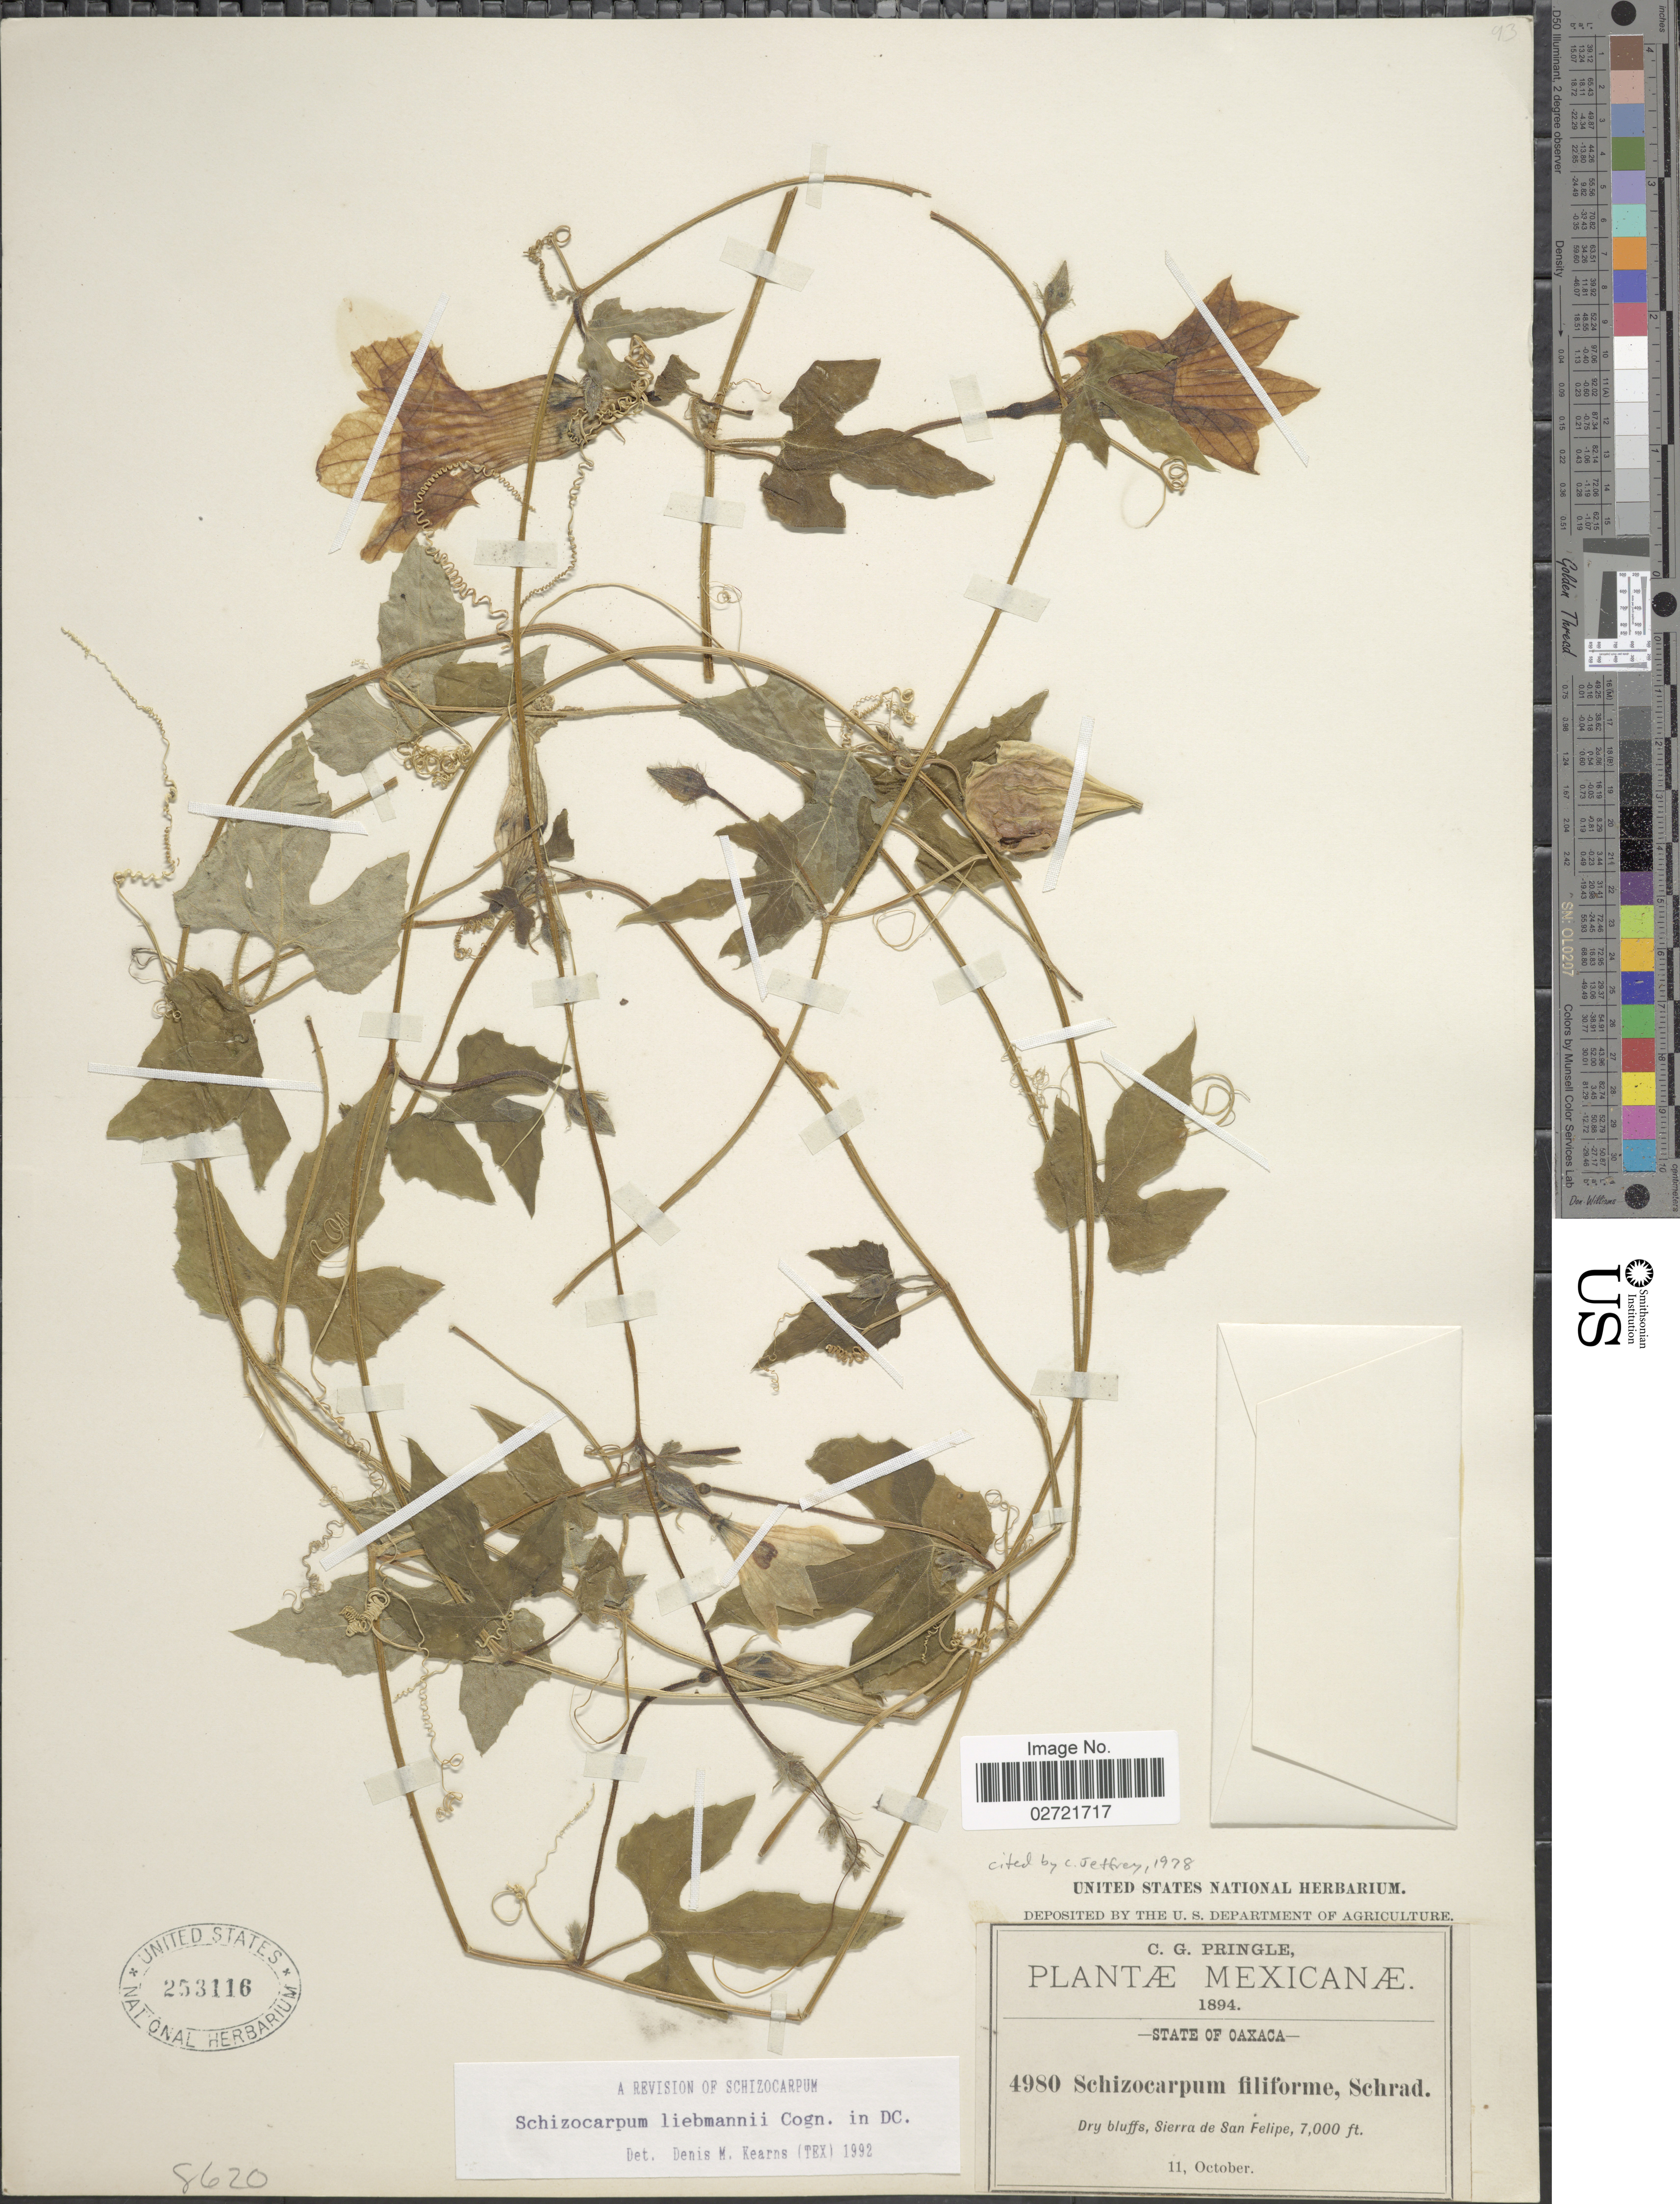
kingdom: Plantae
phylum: Tracheophyta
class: Magnoliopsida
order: Cucurbitales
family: Cucurbitaceae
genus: Schizocarpum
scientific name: Schizocarpum liebmannii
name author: Cogn. in A. DC.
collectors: C. G. Pringle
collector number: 4980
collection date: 1894-10-11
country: Mexico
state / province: Oaxaca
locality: Dry bluffs, Sierra de San Felipe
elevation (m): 2134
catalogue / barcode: US 253116